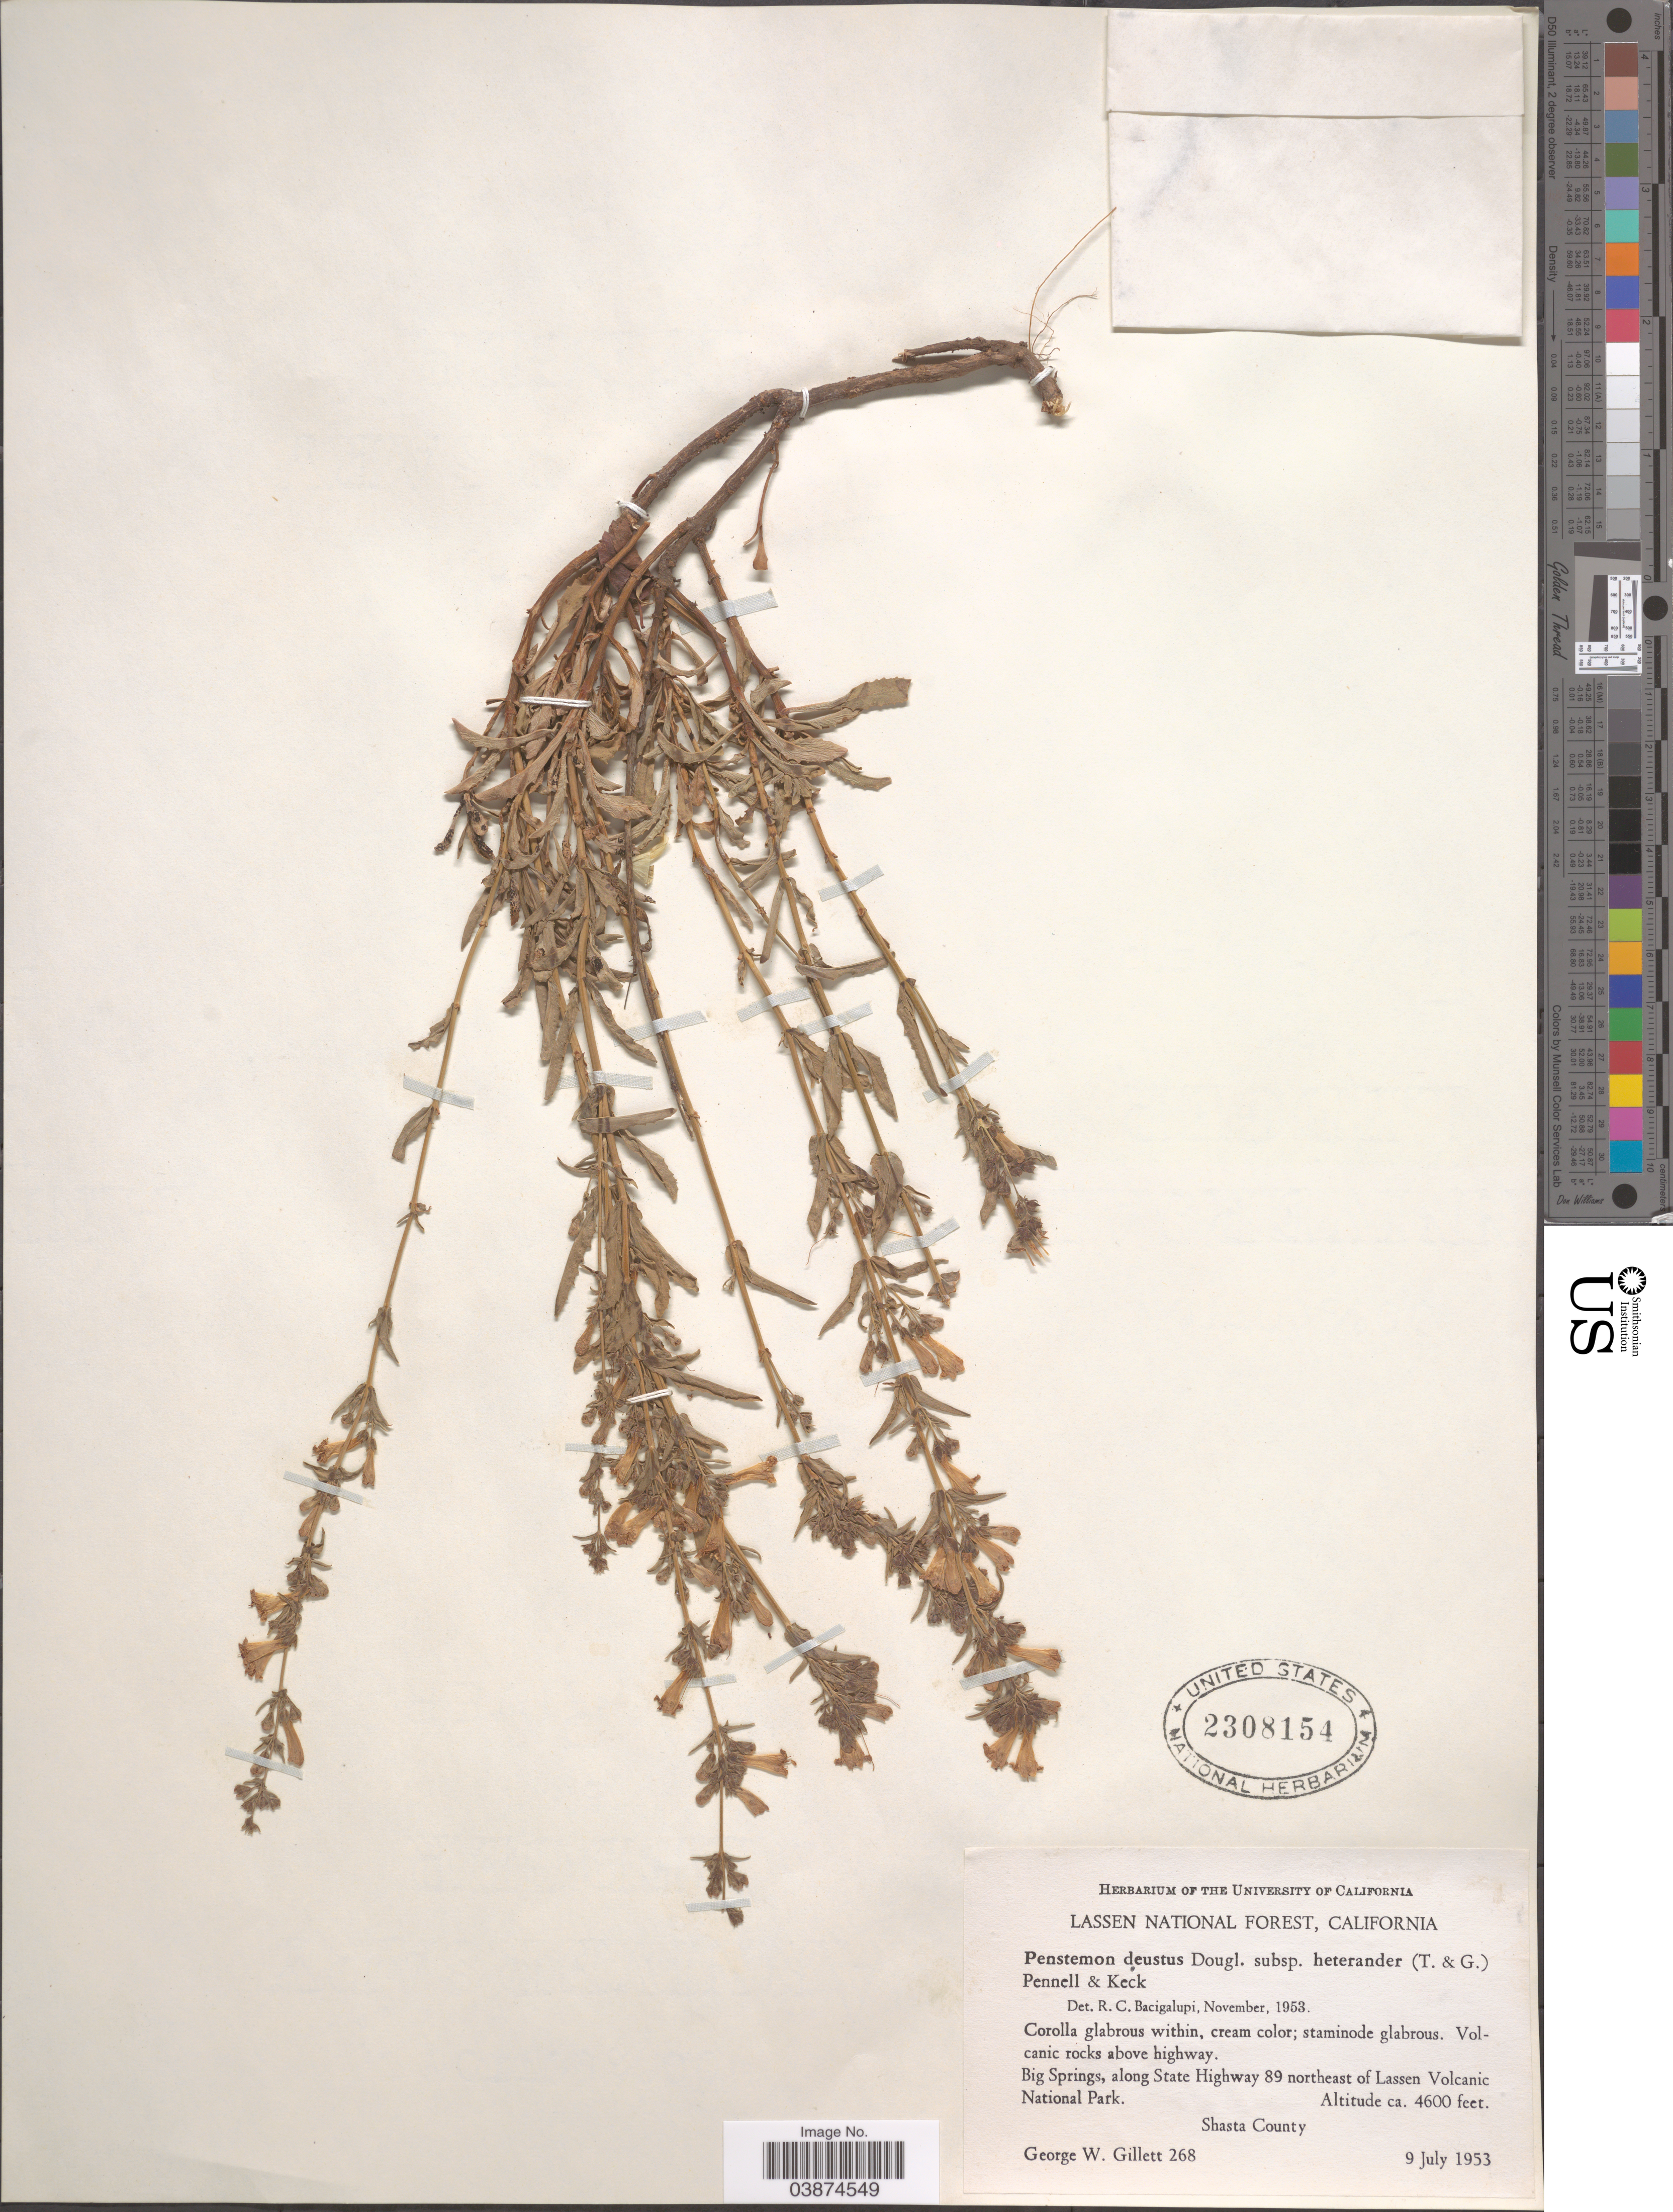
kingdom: Plantae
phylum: Tracheophyta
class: Magnoliopsida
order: Lamiales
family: Plantaginaceae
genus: Penstemon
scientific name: Penstemon deustus var. heterander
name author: (Torr. & A. Gray) Cronquist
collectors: G. Gillett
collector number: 268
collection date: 1953-07-09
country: United States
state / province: California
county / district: Shasta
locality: Lassen National Forest. Big Springs, along State Highway 89 northeast of Lassen Volcanic National Park. Shasta County.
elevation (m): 1402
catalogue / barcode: US 2308154